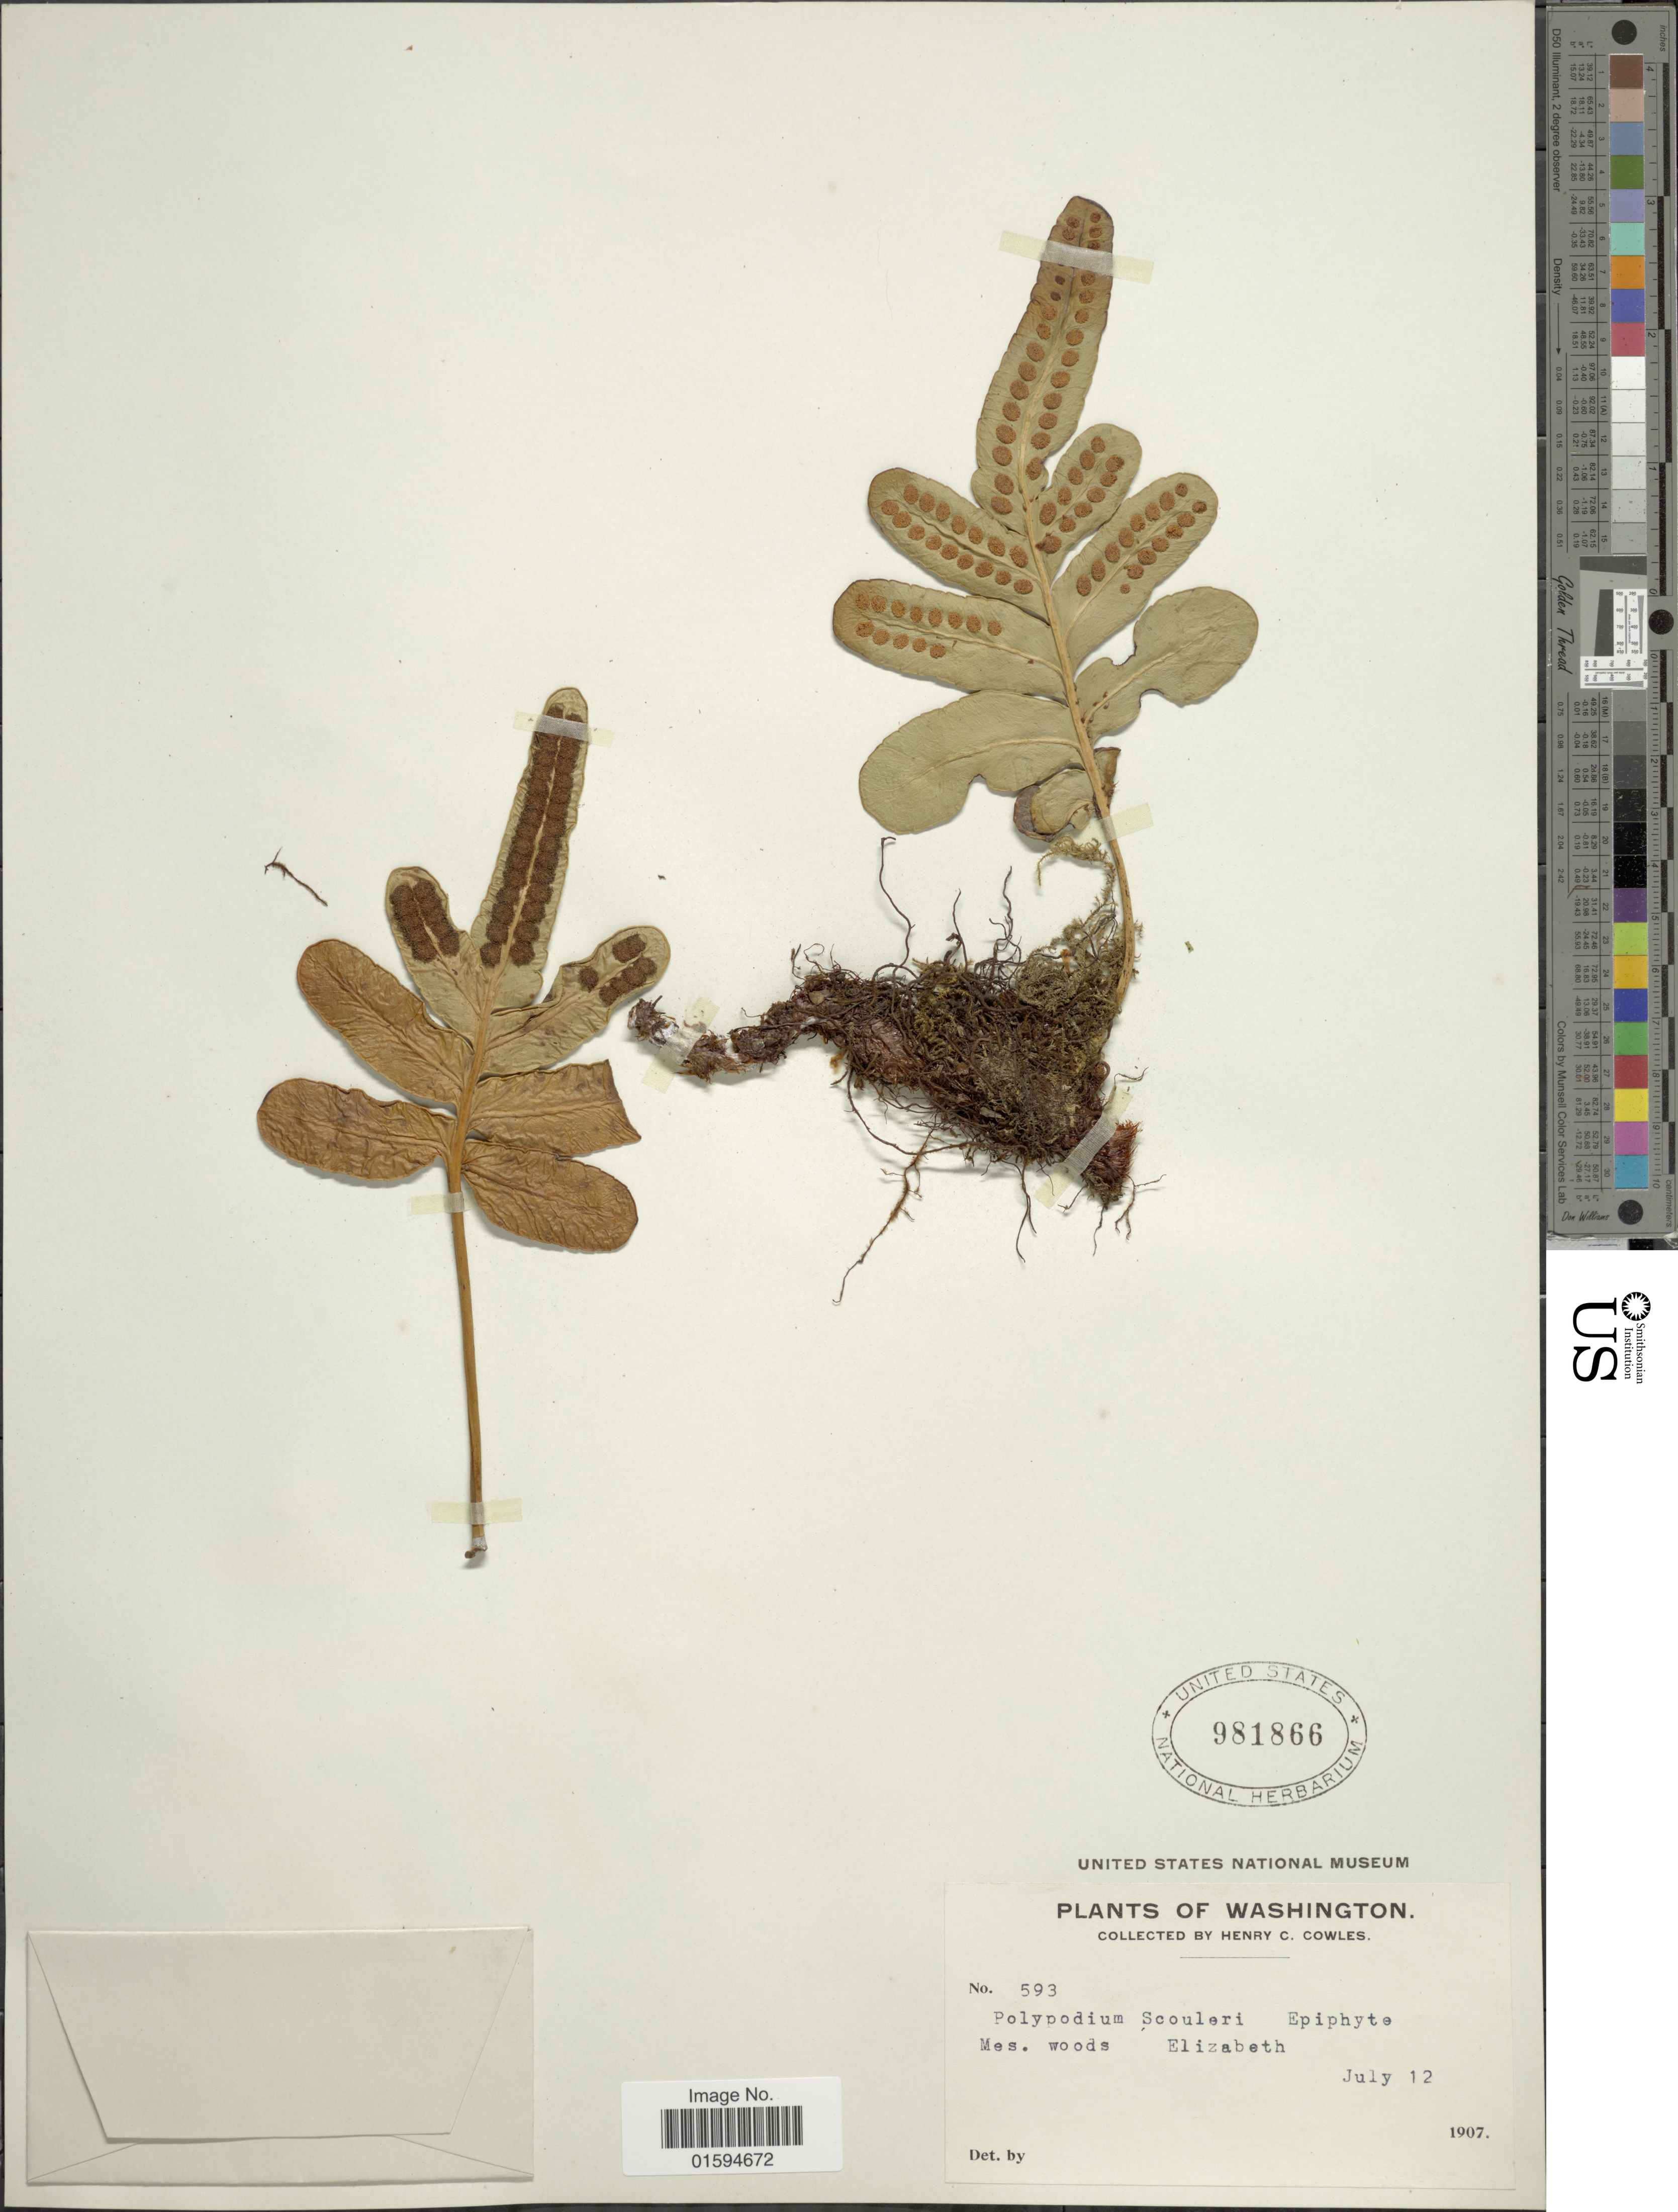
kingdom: Plantae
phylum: Tracheophyta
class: Polypodiopsida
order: Polypodiales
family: Polypodiaceae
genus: Polypodium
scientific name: Polypodium scouleri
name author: Hook. & Grev.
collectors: H. Cowles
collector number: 593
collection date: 1907-07-12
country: United States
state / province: Washington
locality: Mes Woods Elizabeth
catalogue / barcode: US 981866